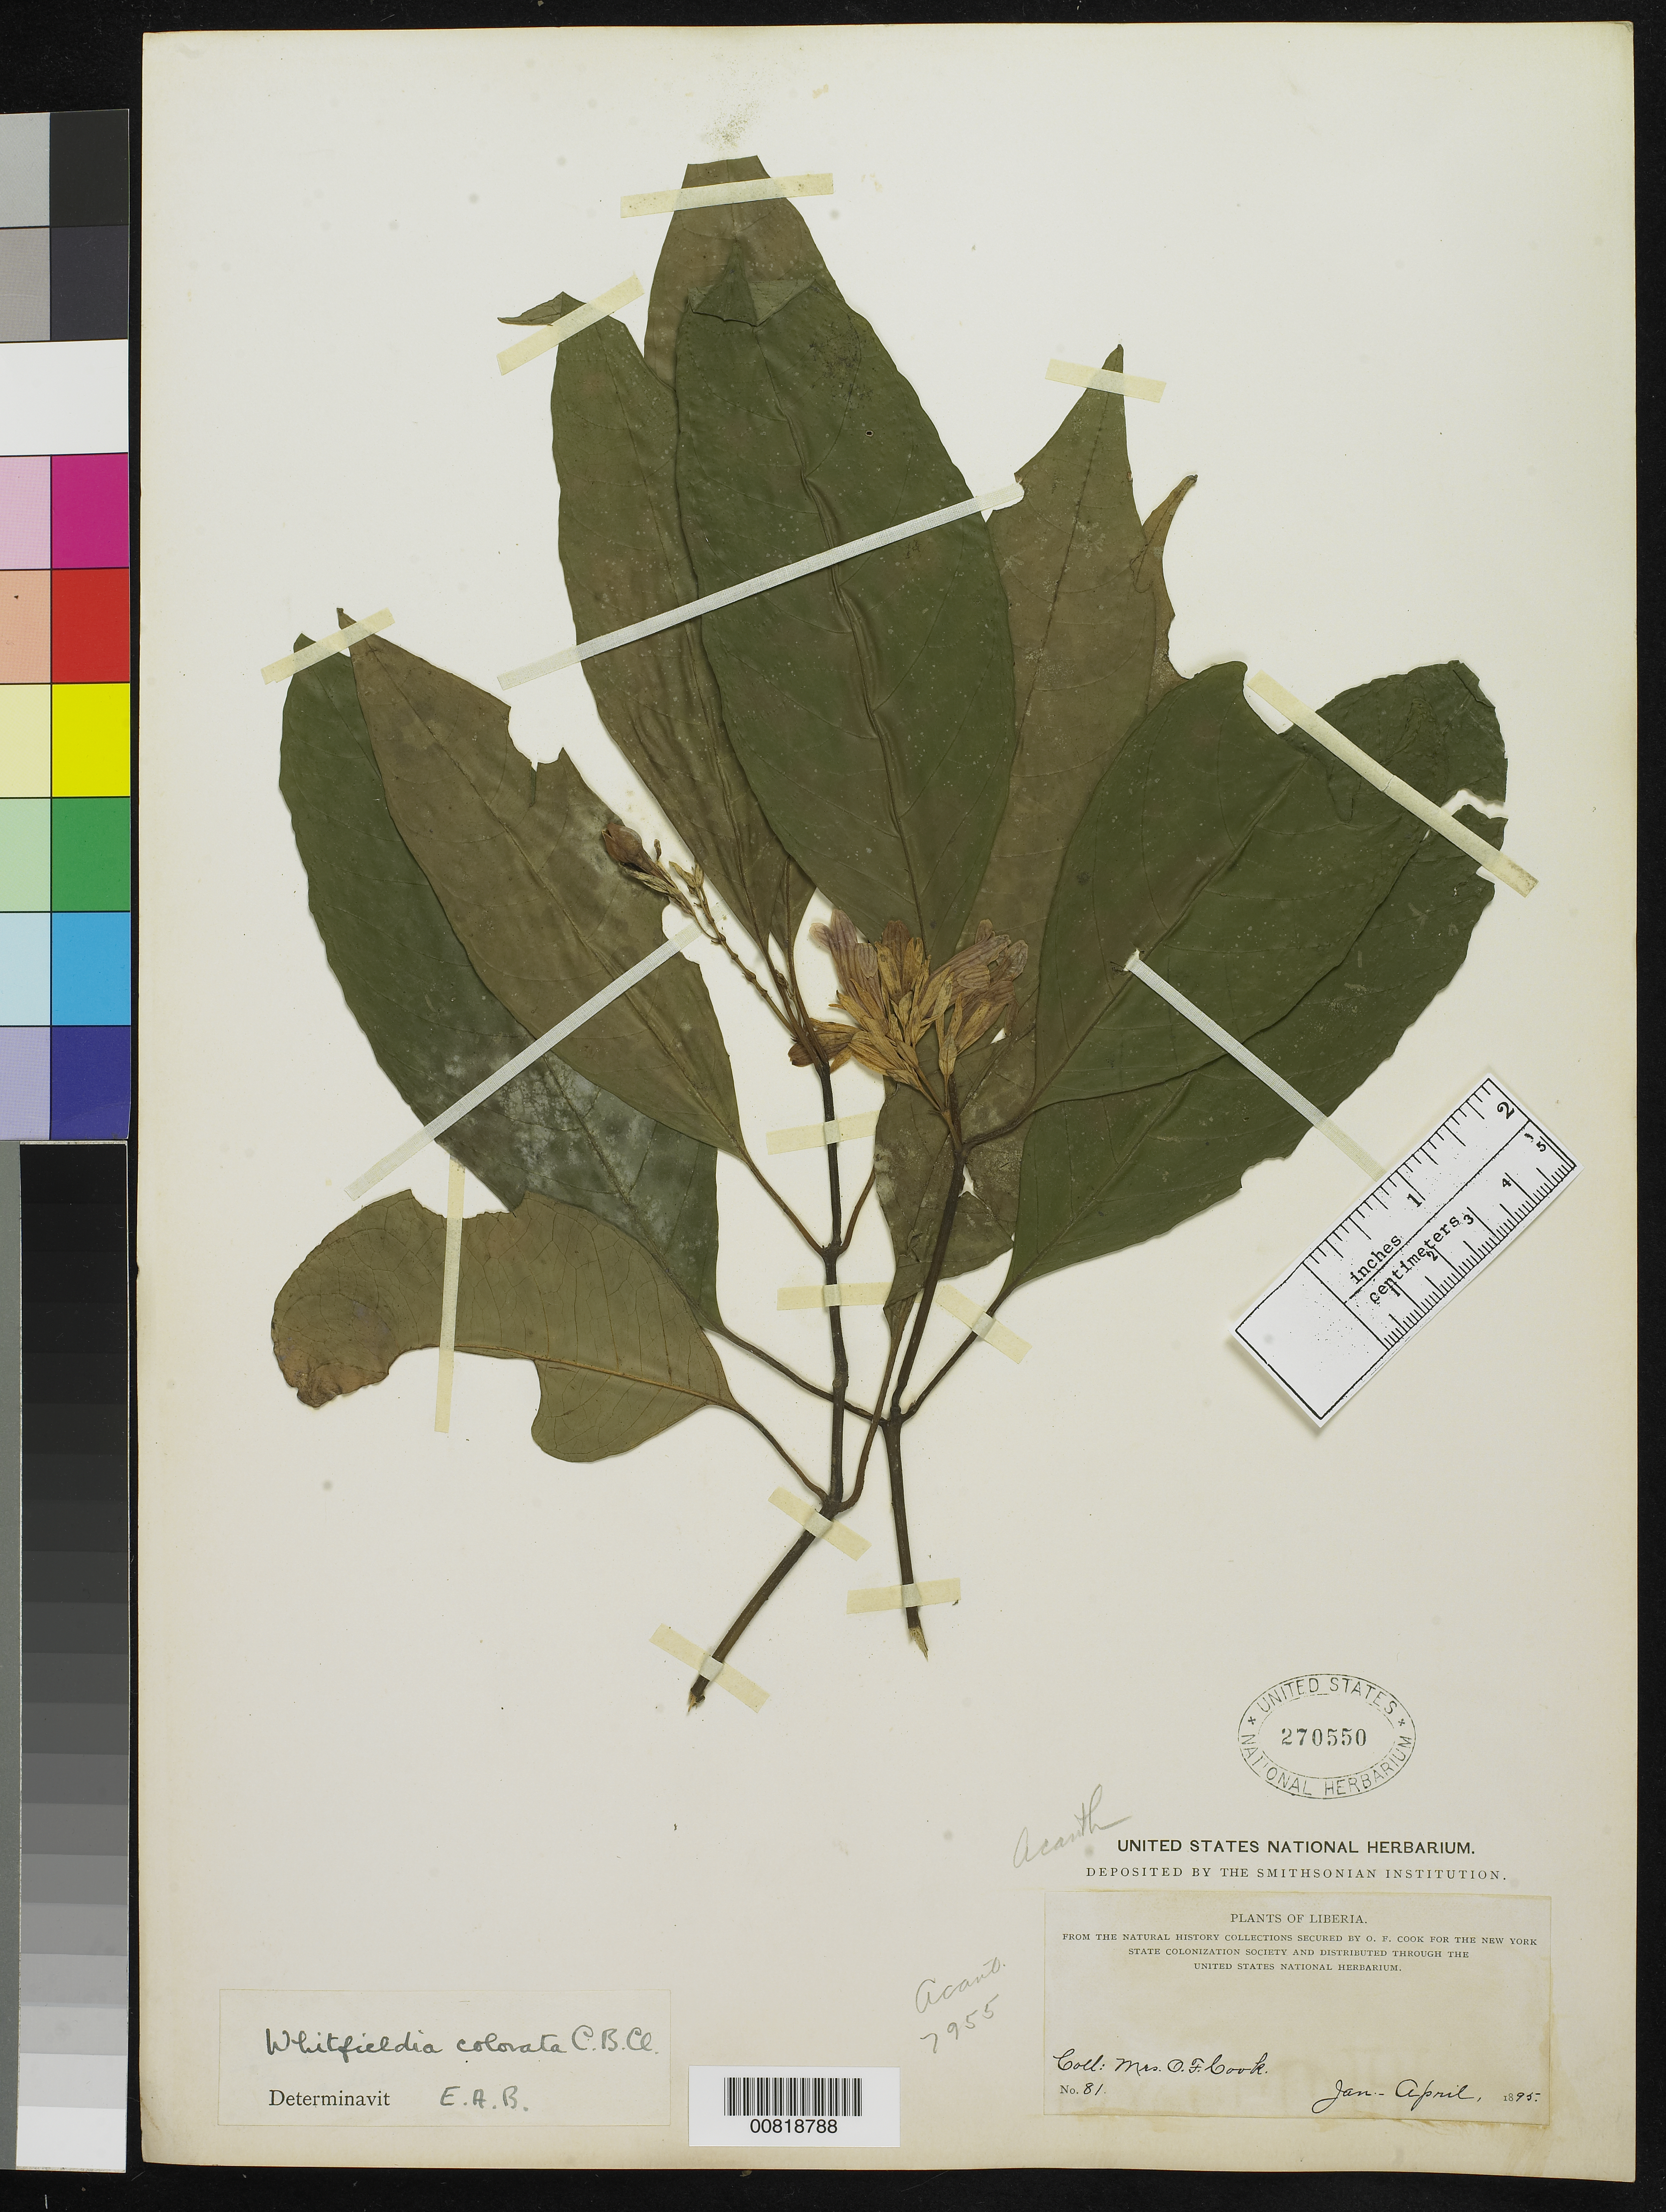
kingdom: Plantae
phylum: Tracheophyta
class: Magnoliopsida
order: Lamiales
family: Acanthaceae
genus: Whitfieldia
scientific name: Whitfieldia colorata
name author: Stapf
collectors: Alice C. Cook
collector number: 81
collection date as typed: Jan 1895 to -- Apr 1895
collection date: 1895-01/1895-04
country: Liberia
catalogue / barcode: US 270550